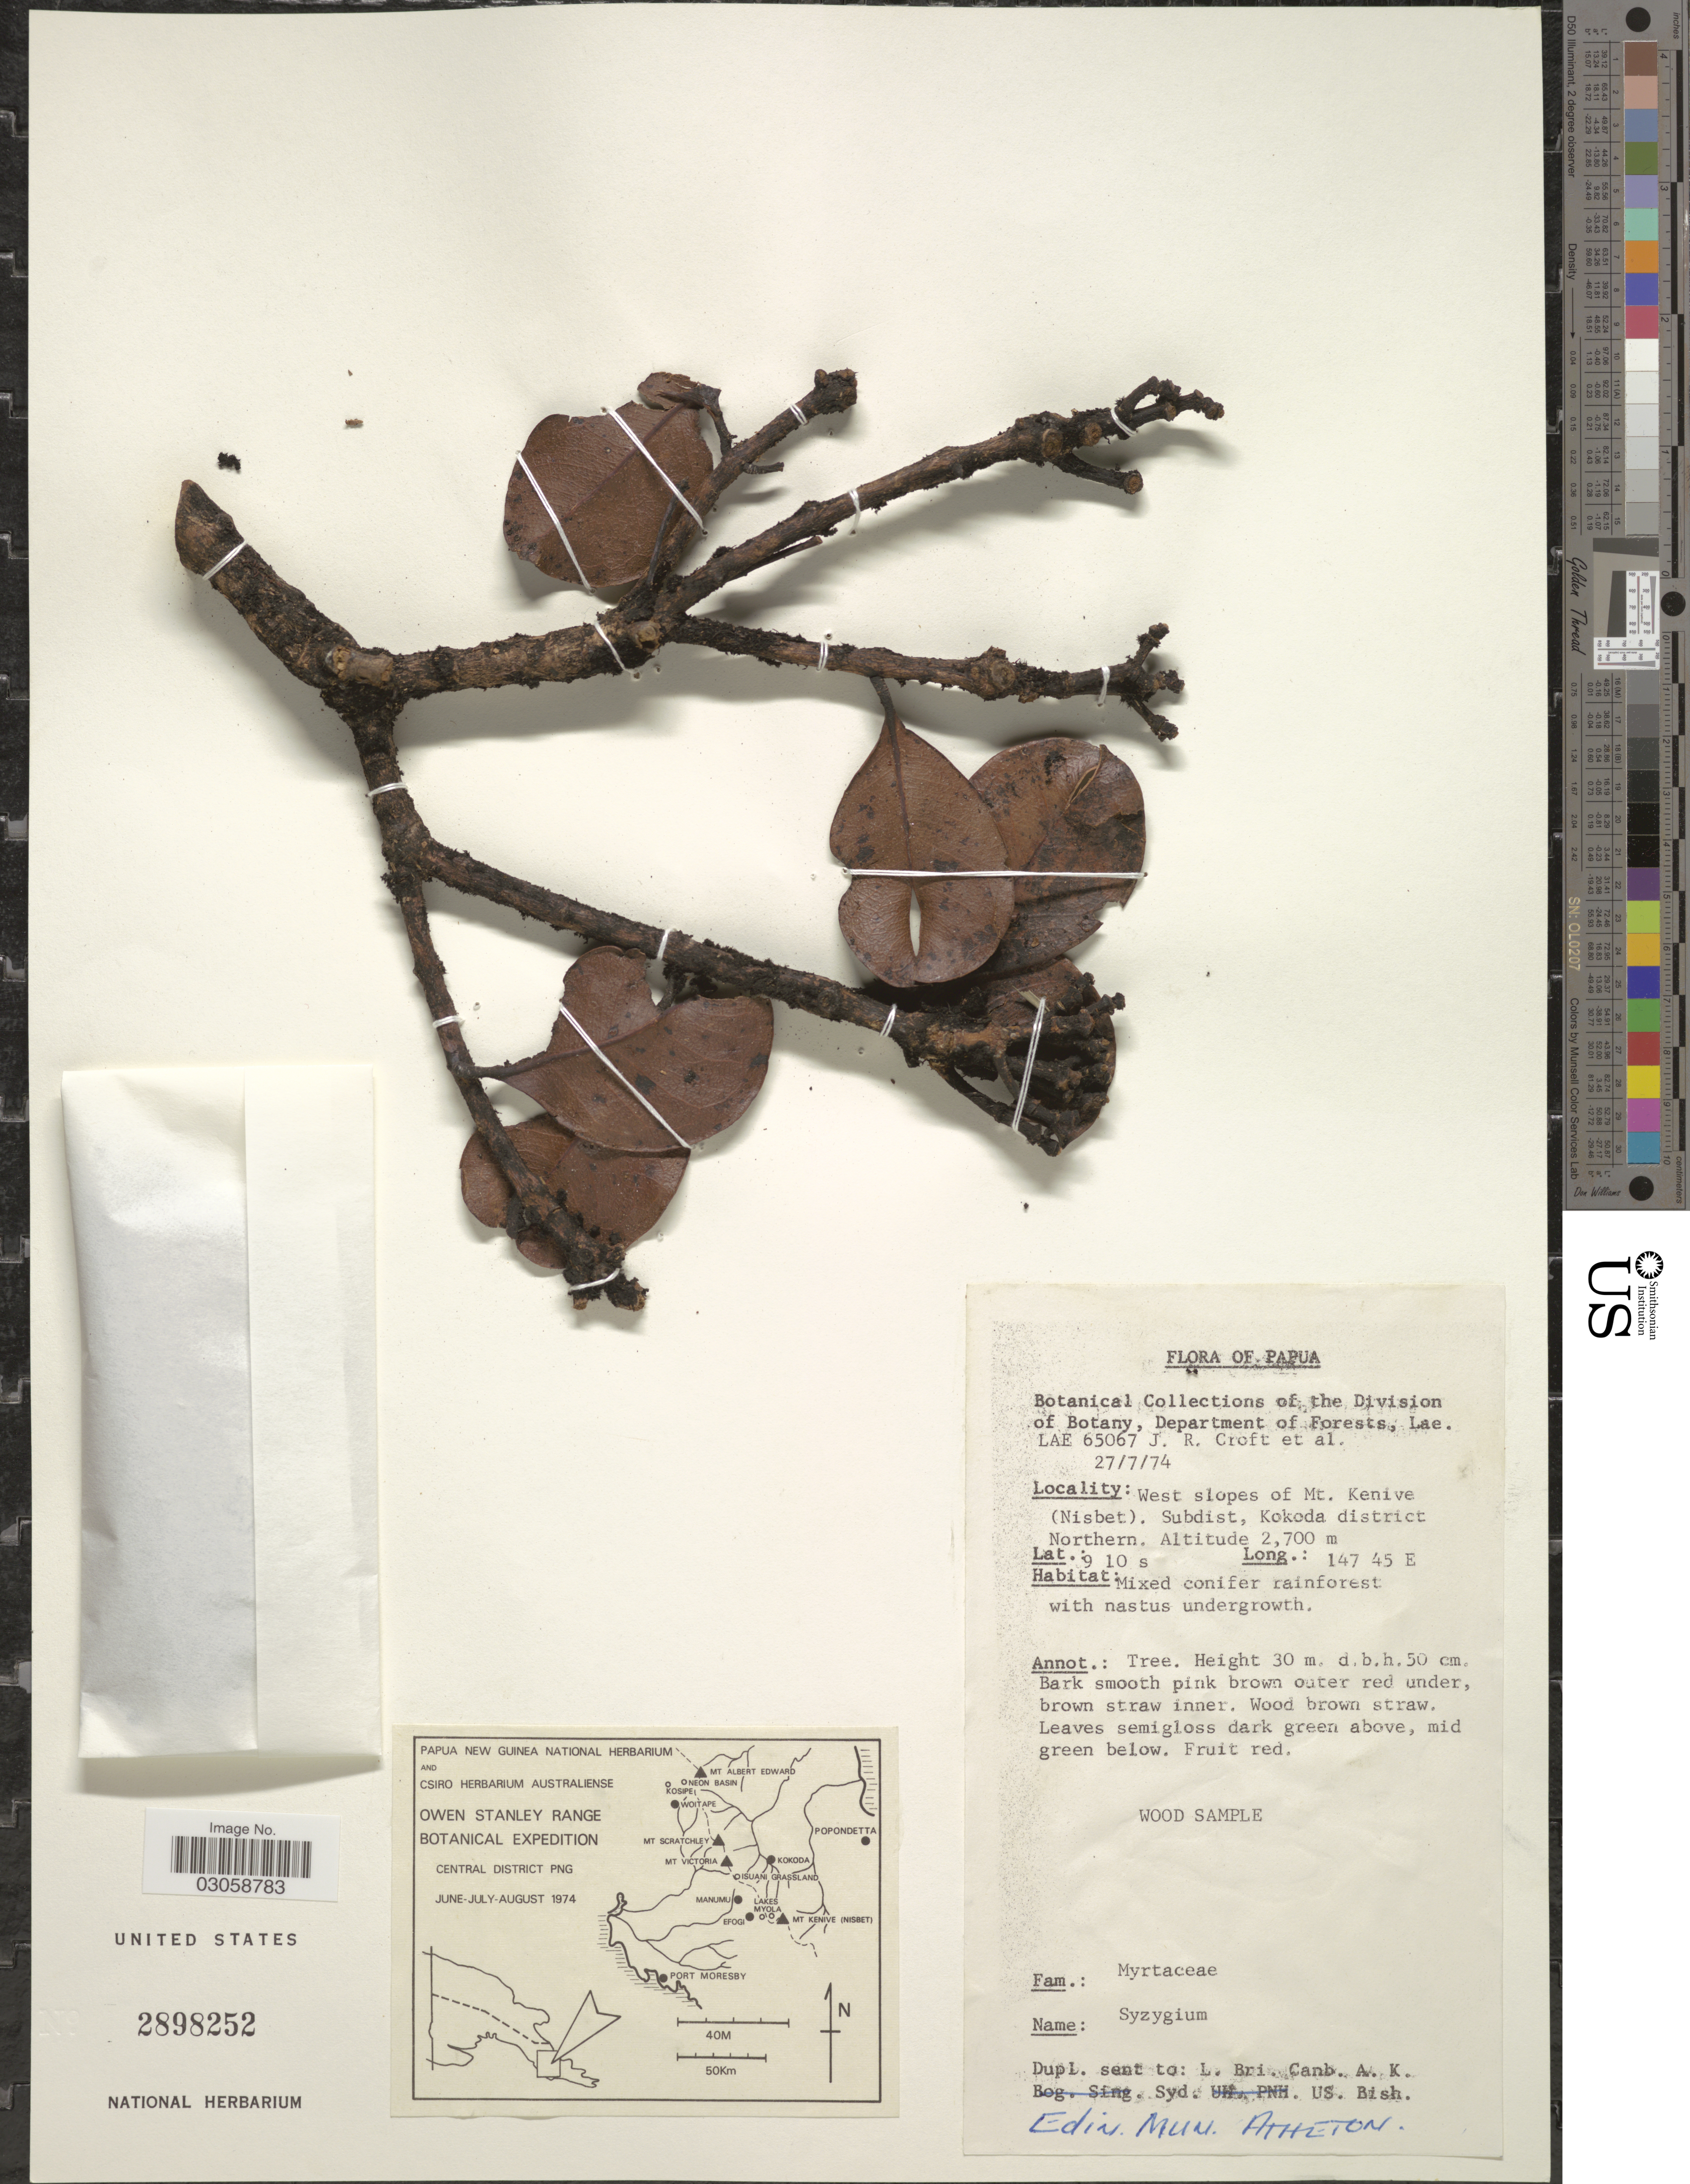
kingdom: Plantae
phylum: Tracheophyta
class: Magnoliopsida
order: Myrtales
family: Myrtaceae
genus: Syzygium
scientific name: Syzygium sp.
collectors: J. R. Croft & et al.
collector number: LAE 65067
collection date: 1974-07-27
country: Papua New Guinea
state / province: Northern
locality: Papua, West slopes of Mt. Kenive (Nisbet), Subdist. Kokoda district Northern.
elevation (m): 2700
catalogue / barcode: US 2898252